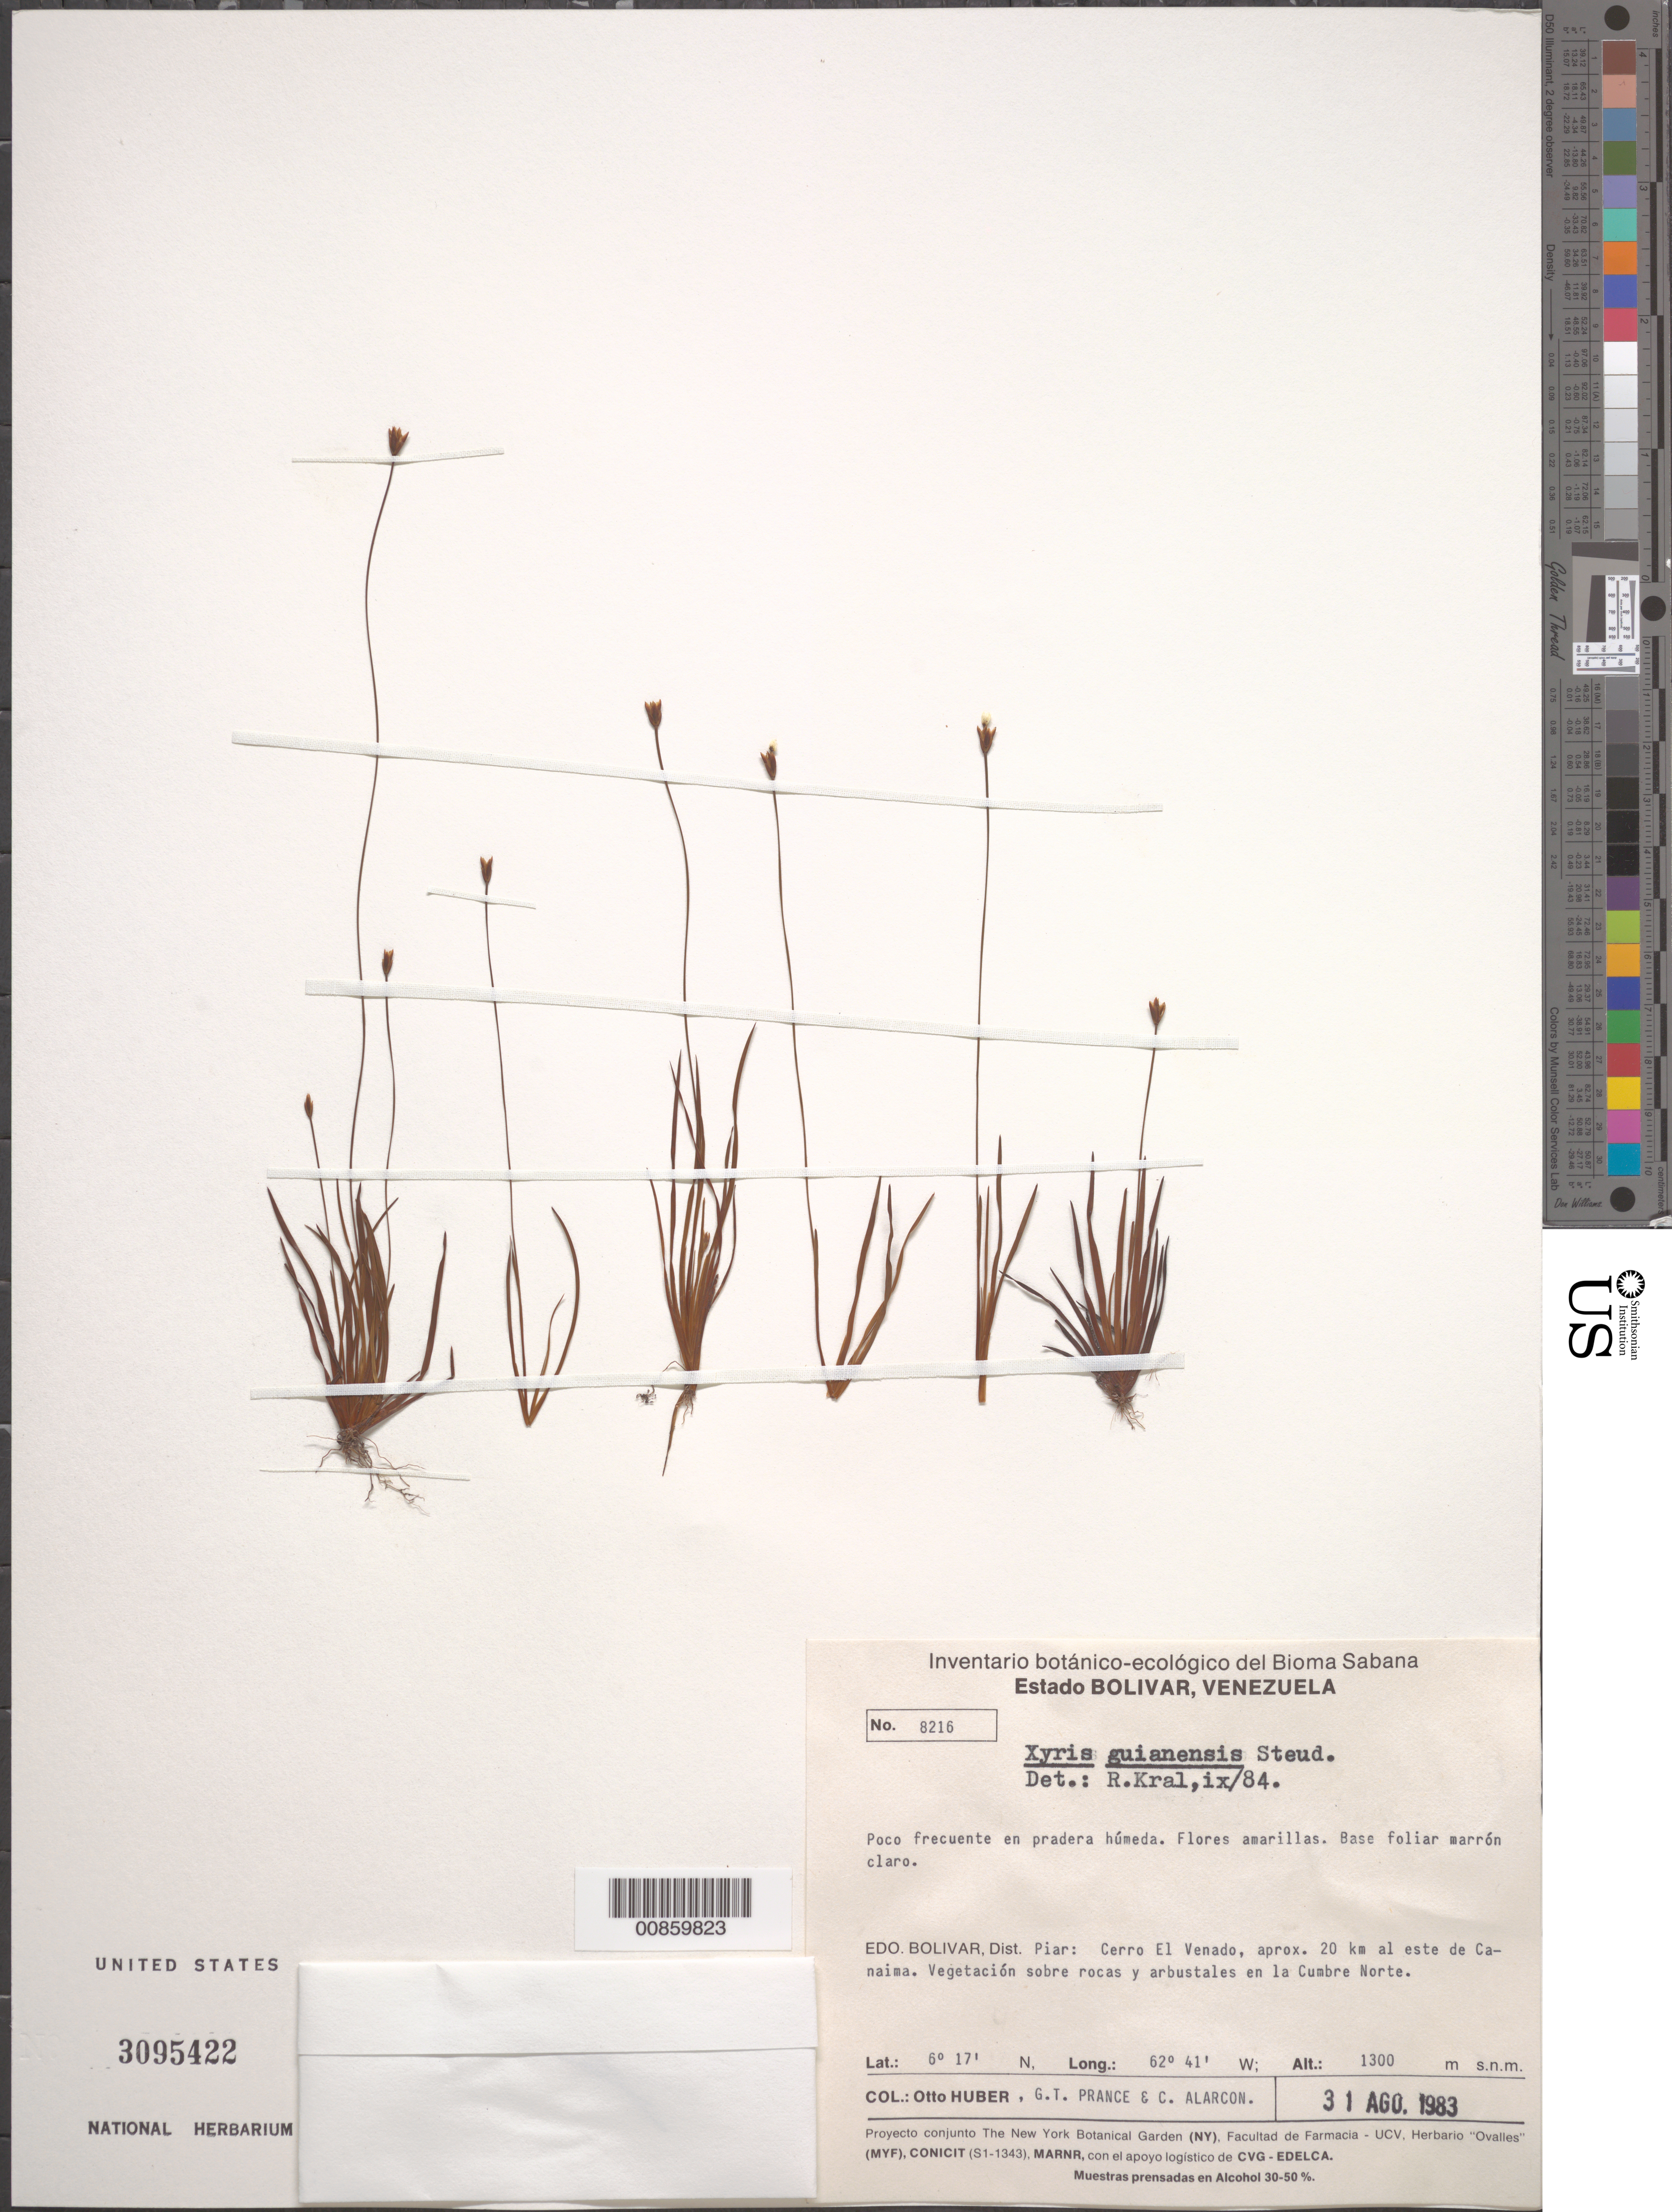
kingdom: Plantae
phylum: Tracheophyta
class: Liliopsida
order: Poales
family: Xyridaceae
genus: Xyris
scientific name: Xyris guianensis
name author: Steud.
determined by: Kral, Robert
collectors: O. Huber, G. T. Prance & C. Alarcon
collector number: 8216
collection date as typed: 31-Aug-83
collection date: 1983-08-31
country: Venezuela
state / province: Bolívar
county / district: Piar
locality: Cerro El Venado, aprox. 20 km al E de Canaima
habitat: Vegetación sobre rocas y arbustales en la Cumbre Norte. Pradera húmeda.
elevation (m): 1300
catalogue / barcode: US 3095422